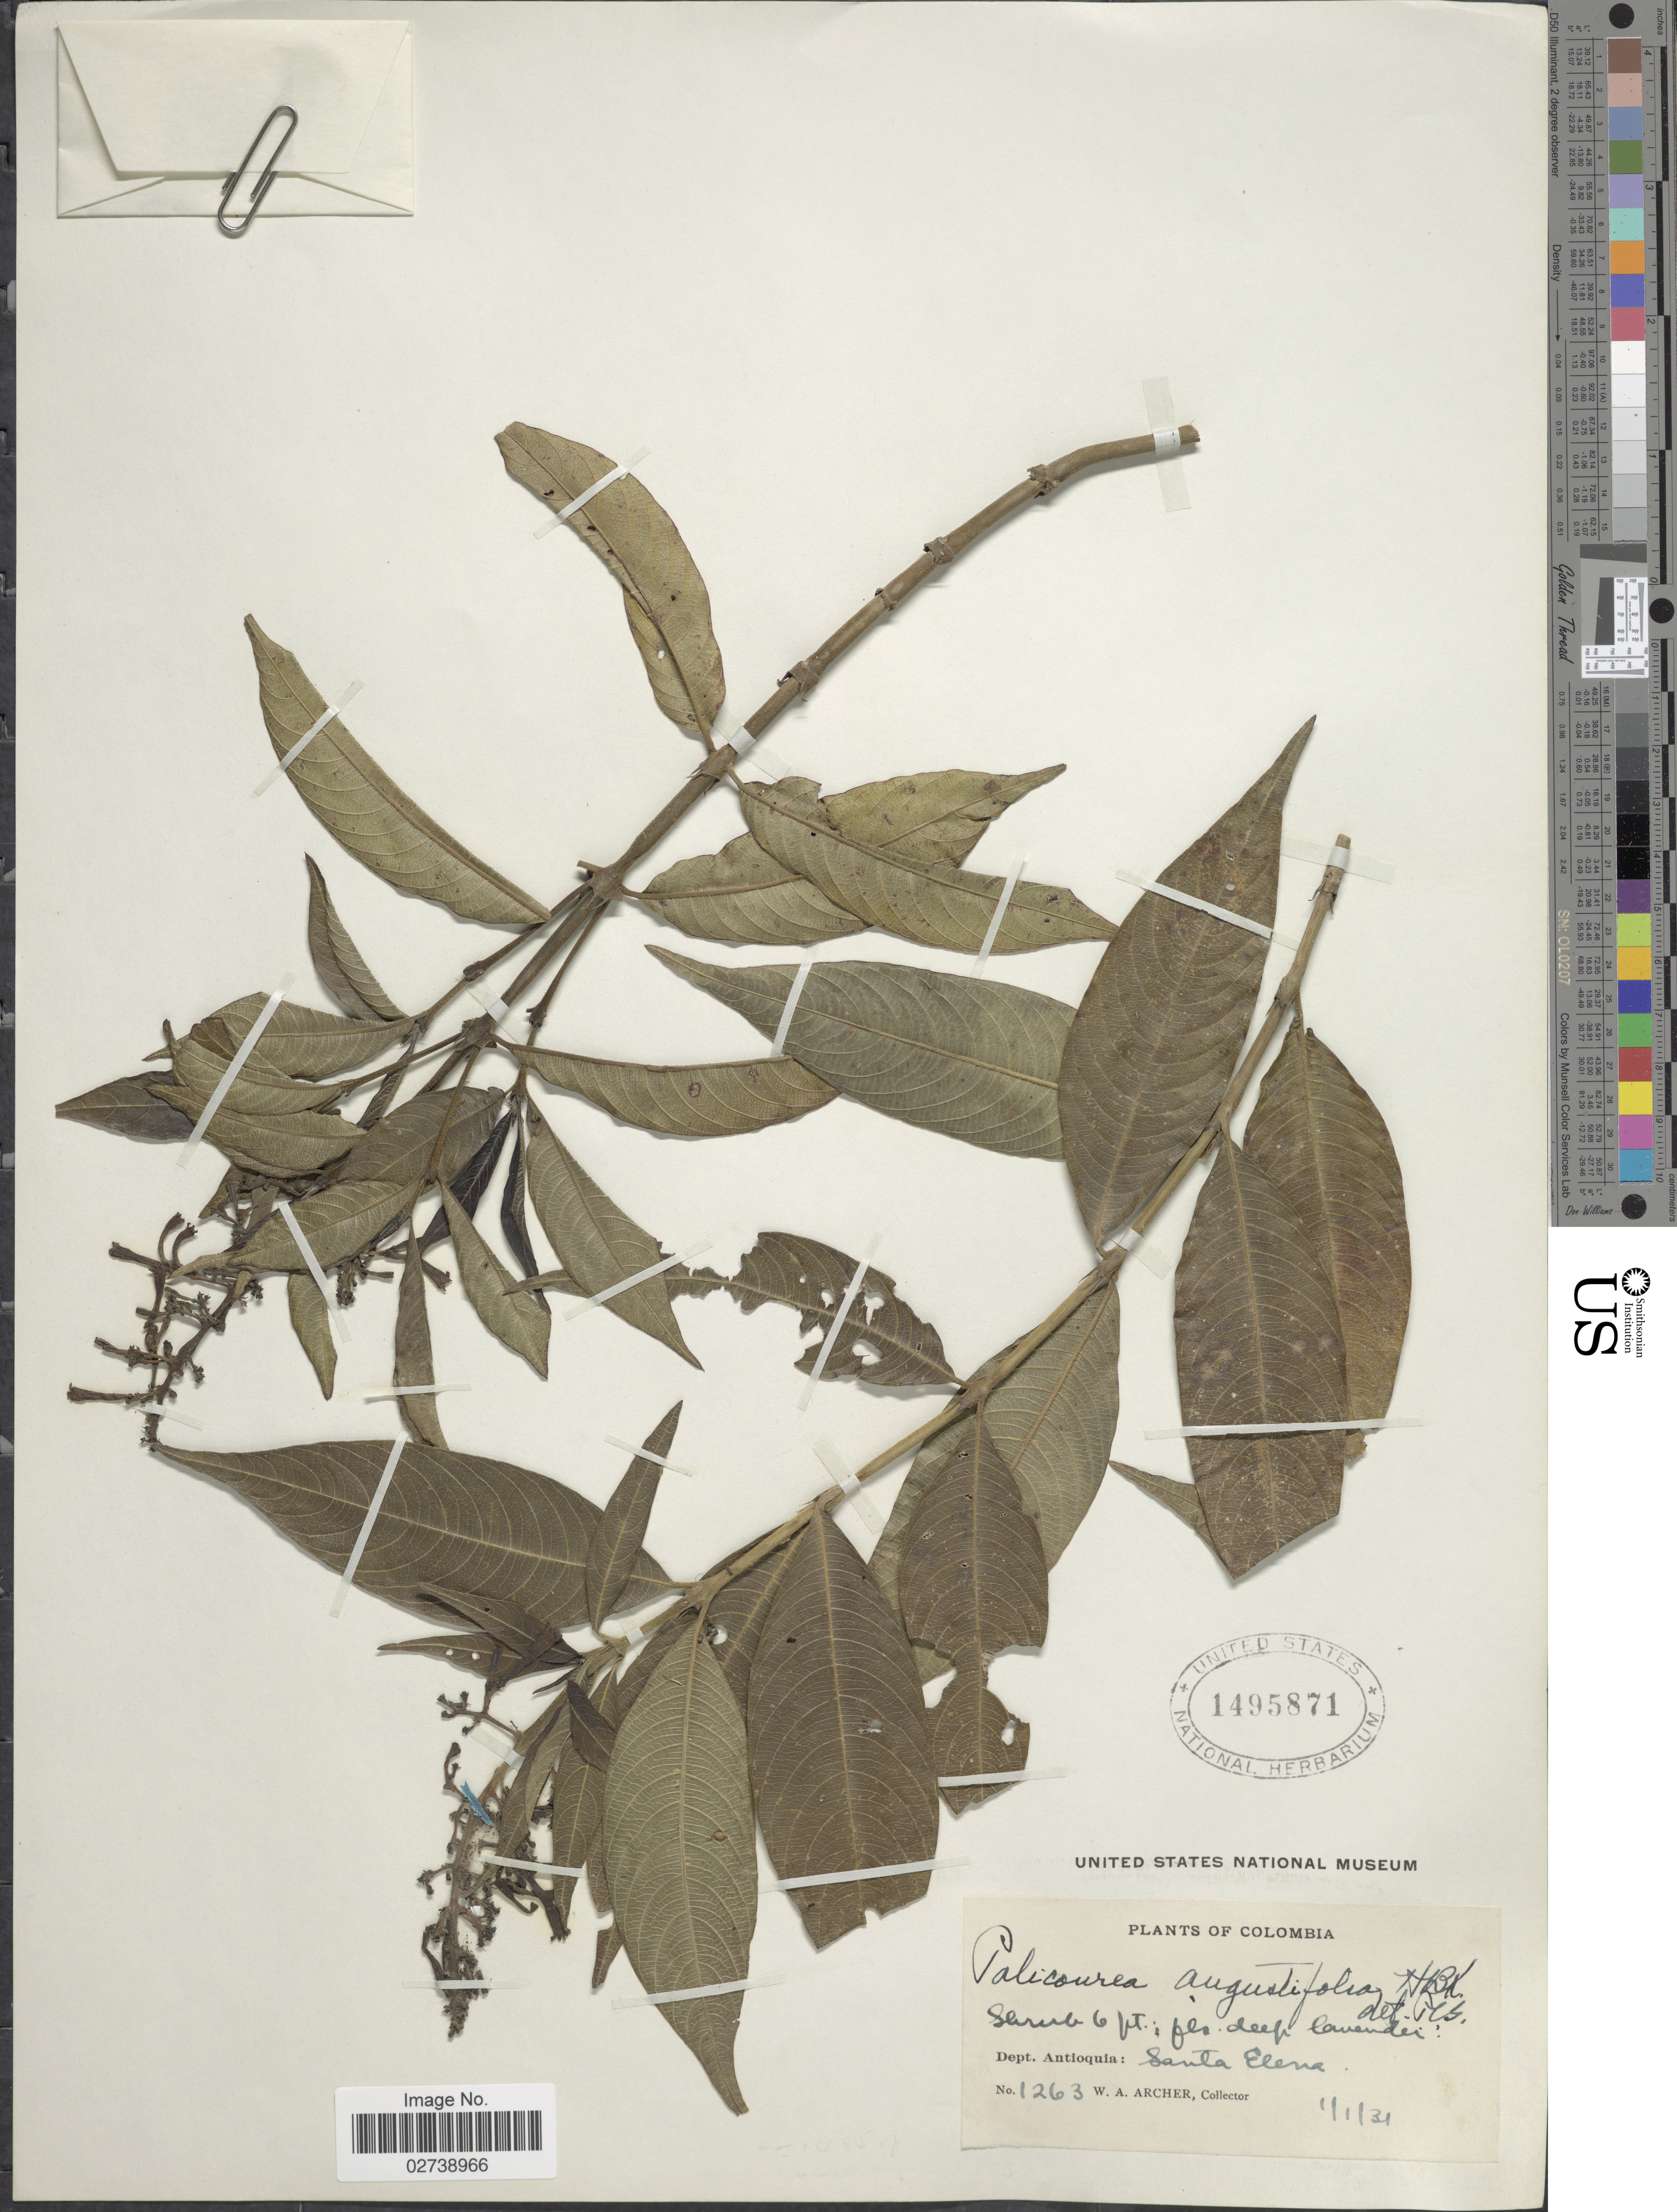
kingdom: Plantae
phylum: Tracheophyta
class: Magnoliopsida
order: Gentianales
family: Rubiaceae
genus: Palicourea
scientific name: Palicourea angustifolia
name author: Kunth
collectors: W. A. Archer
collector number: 1263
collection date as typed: Transcribed d/m/y: 1/1/31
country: Colombia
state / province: Antioquia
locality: Dept. Antioquia: Santa Elena,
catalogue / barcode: US 1495871